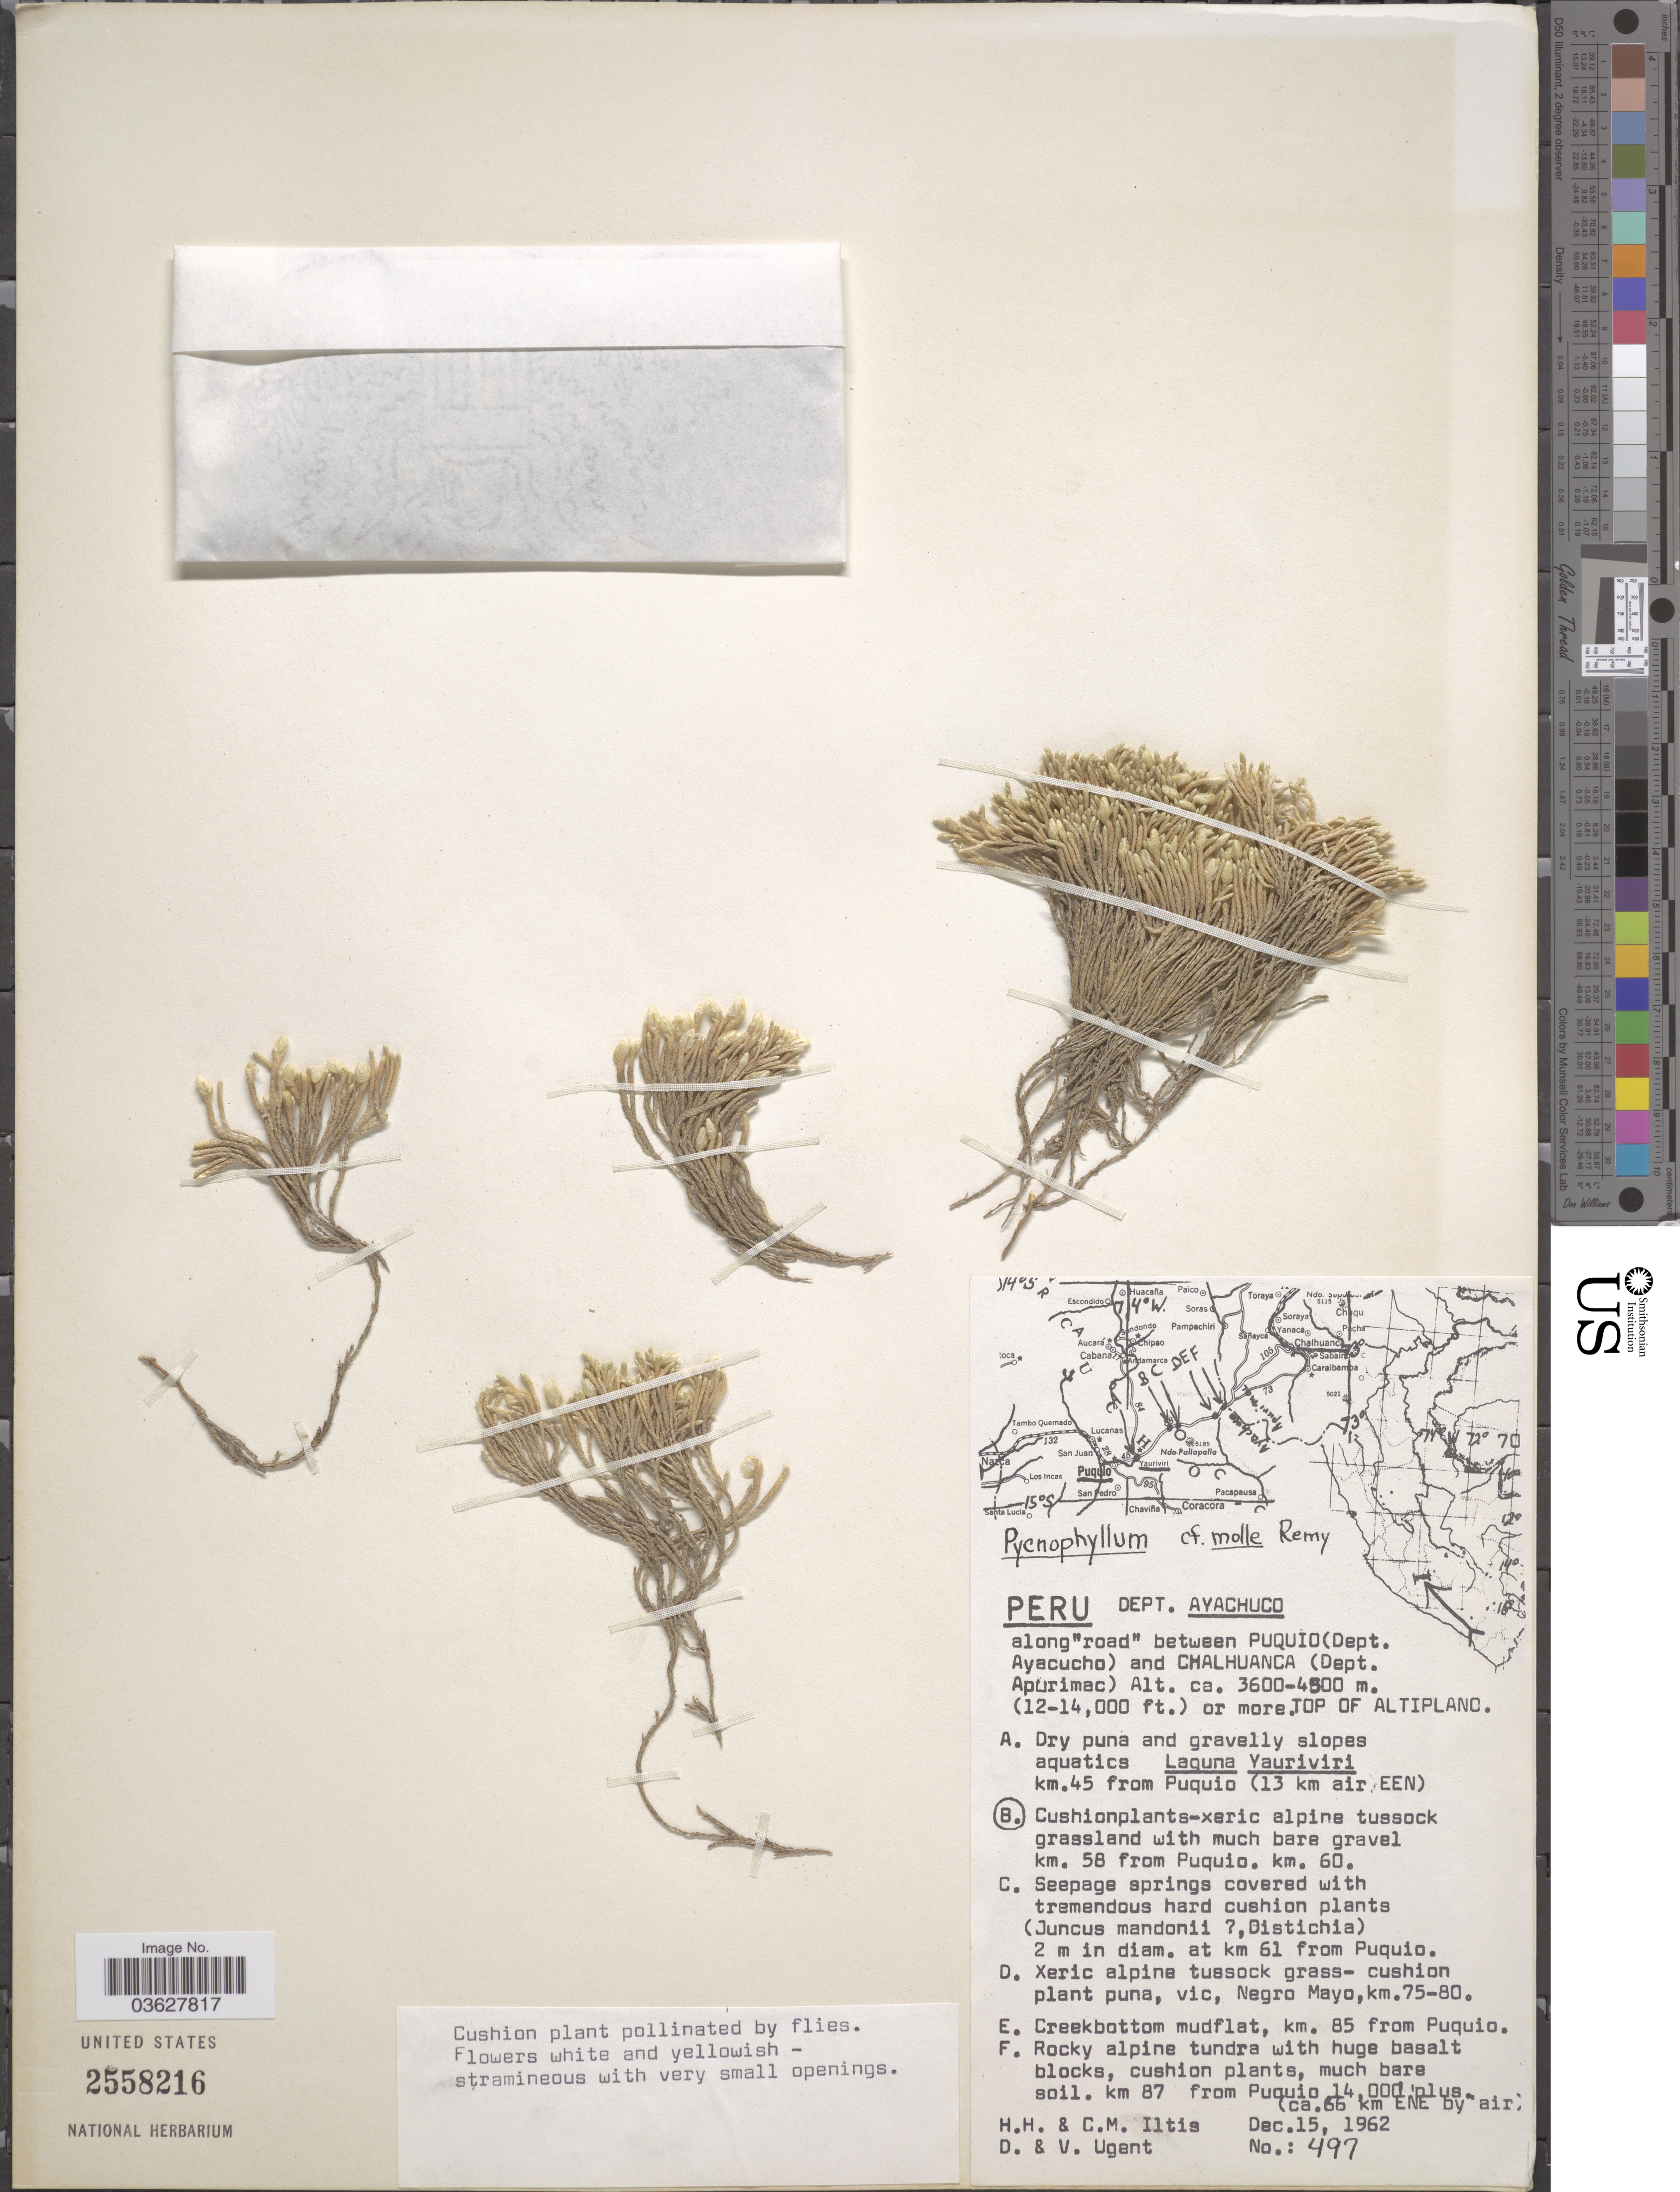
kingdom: Plantae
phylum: Tracheophyta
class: Magnoliopsida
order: Caryophyllales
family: Caryophyllaceae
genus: Pycnophyllum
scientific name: Pycnophyllum molle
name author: J. Rémy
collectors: H. H. Iltis, C. M Iltis, D. Ugent & V. Ugent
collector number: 497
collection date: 1962-12-15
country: Peru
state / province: Ayacucho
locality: Dept. Ayachuco. Along "road" between Puquio (Dept. Ayacucho) and Chalhuanca (Dept. Apurimac) or more. Top of Altiplano. Km. 58 from Puquio. km. 60.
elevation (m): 3600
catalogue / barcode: US 2558216